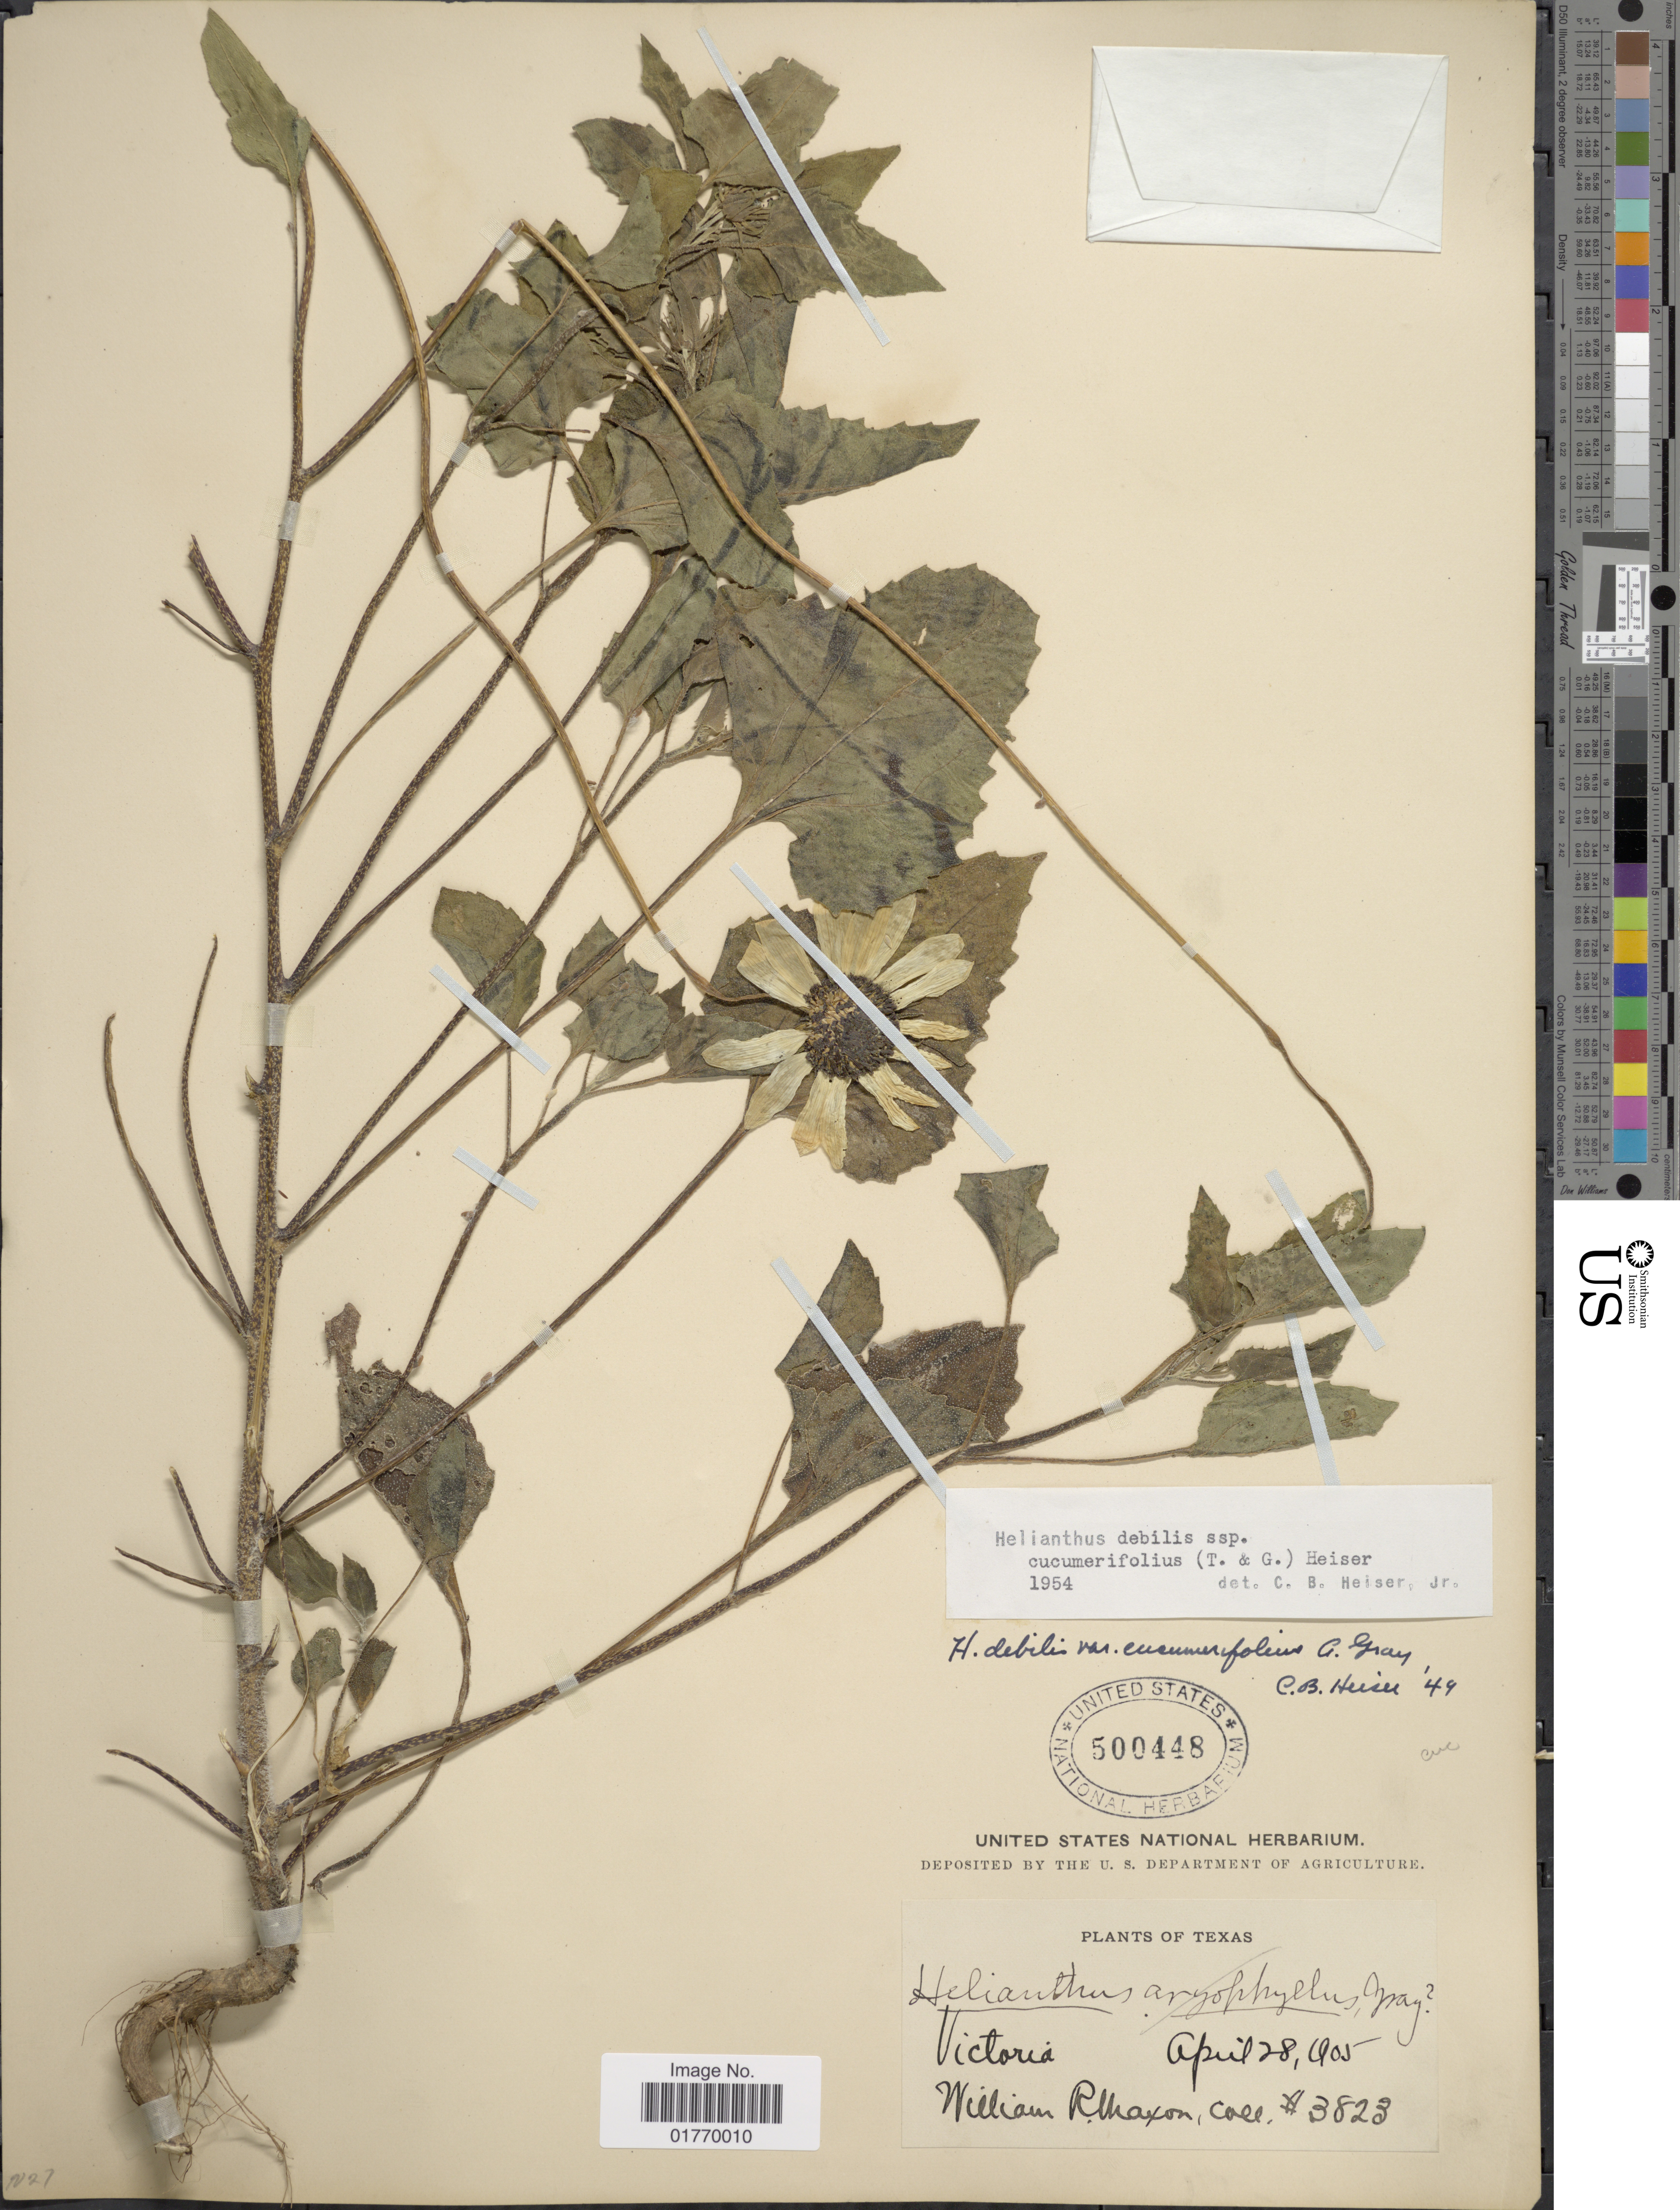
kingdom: Plantae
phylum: Tracheophyta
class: Magnoliopsida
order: Asterales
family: Asteraceae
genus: Helianthus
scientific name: Helianthus debilis subsp. cucumerifolius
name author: (Torr. & A. Gray) Heiser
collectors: W. R. Maxon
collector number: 3823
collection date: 1905-04-28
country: United States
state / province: Texas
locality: Victoria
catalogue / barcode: US 500448